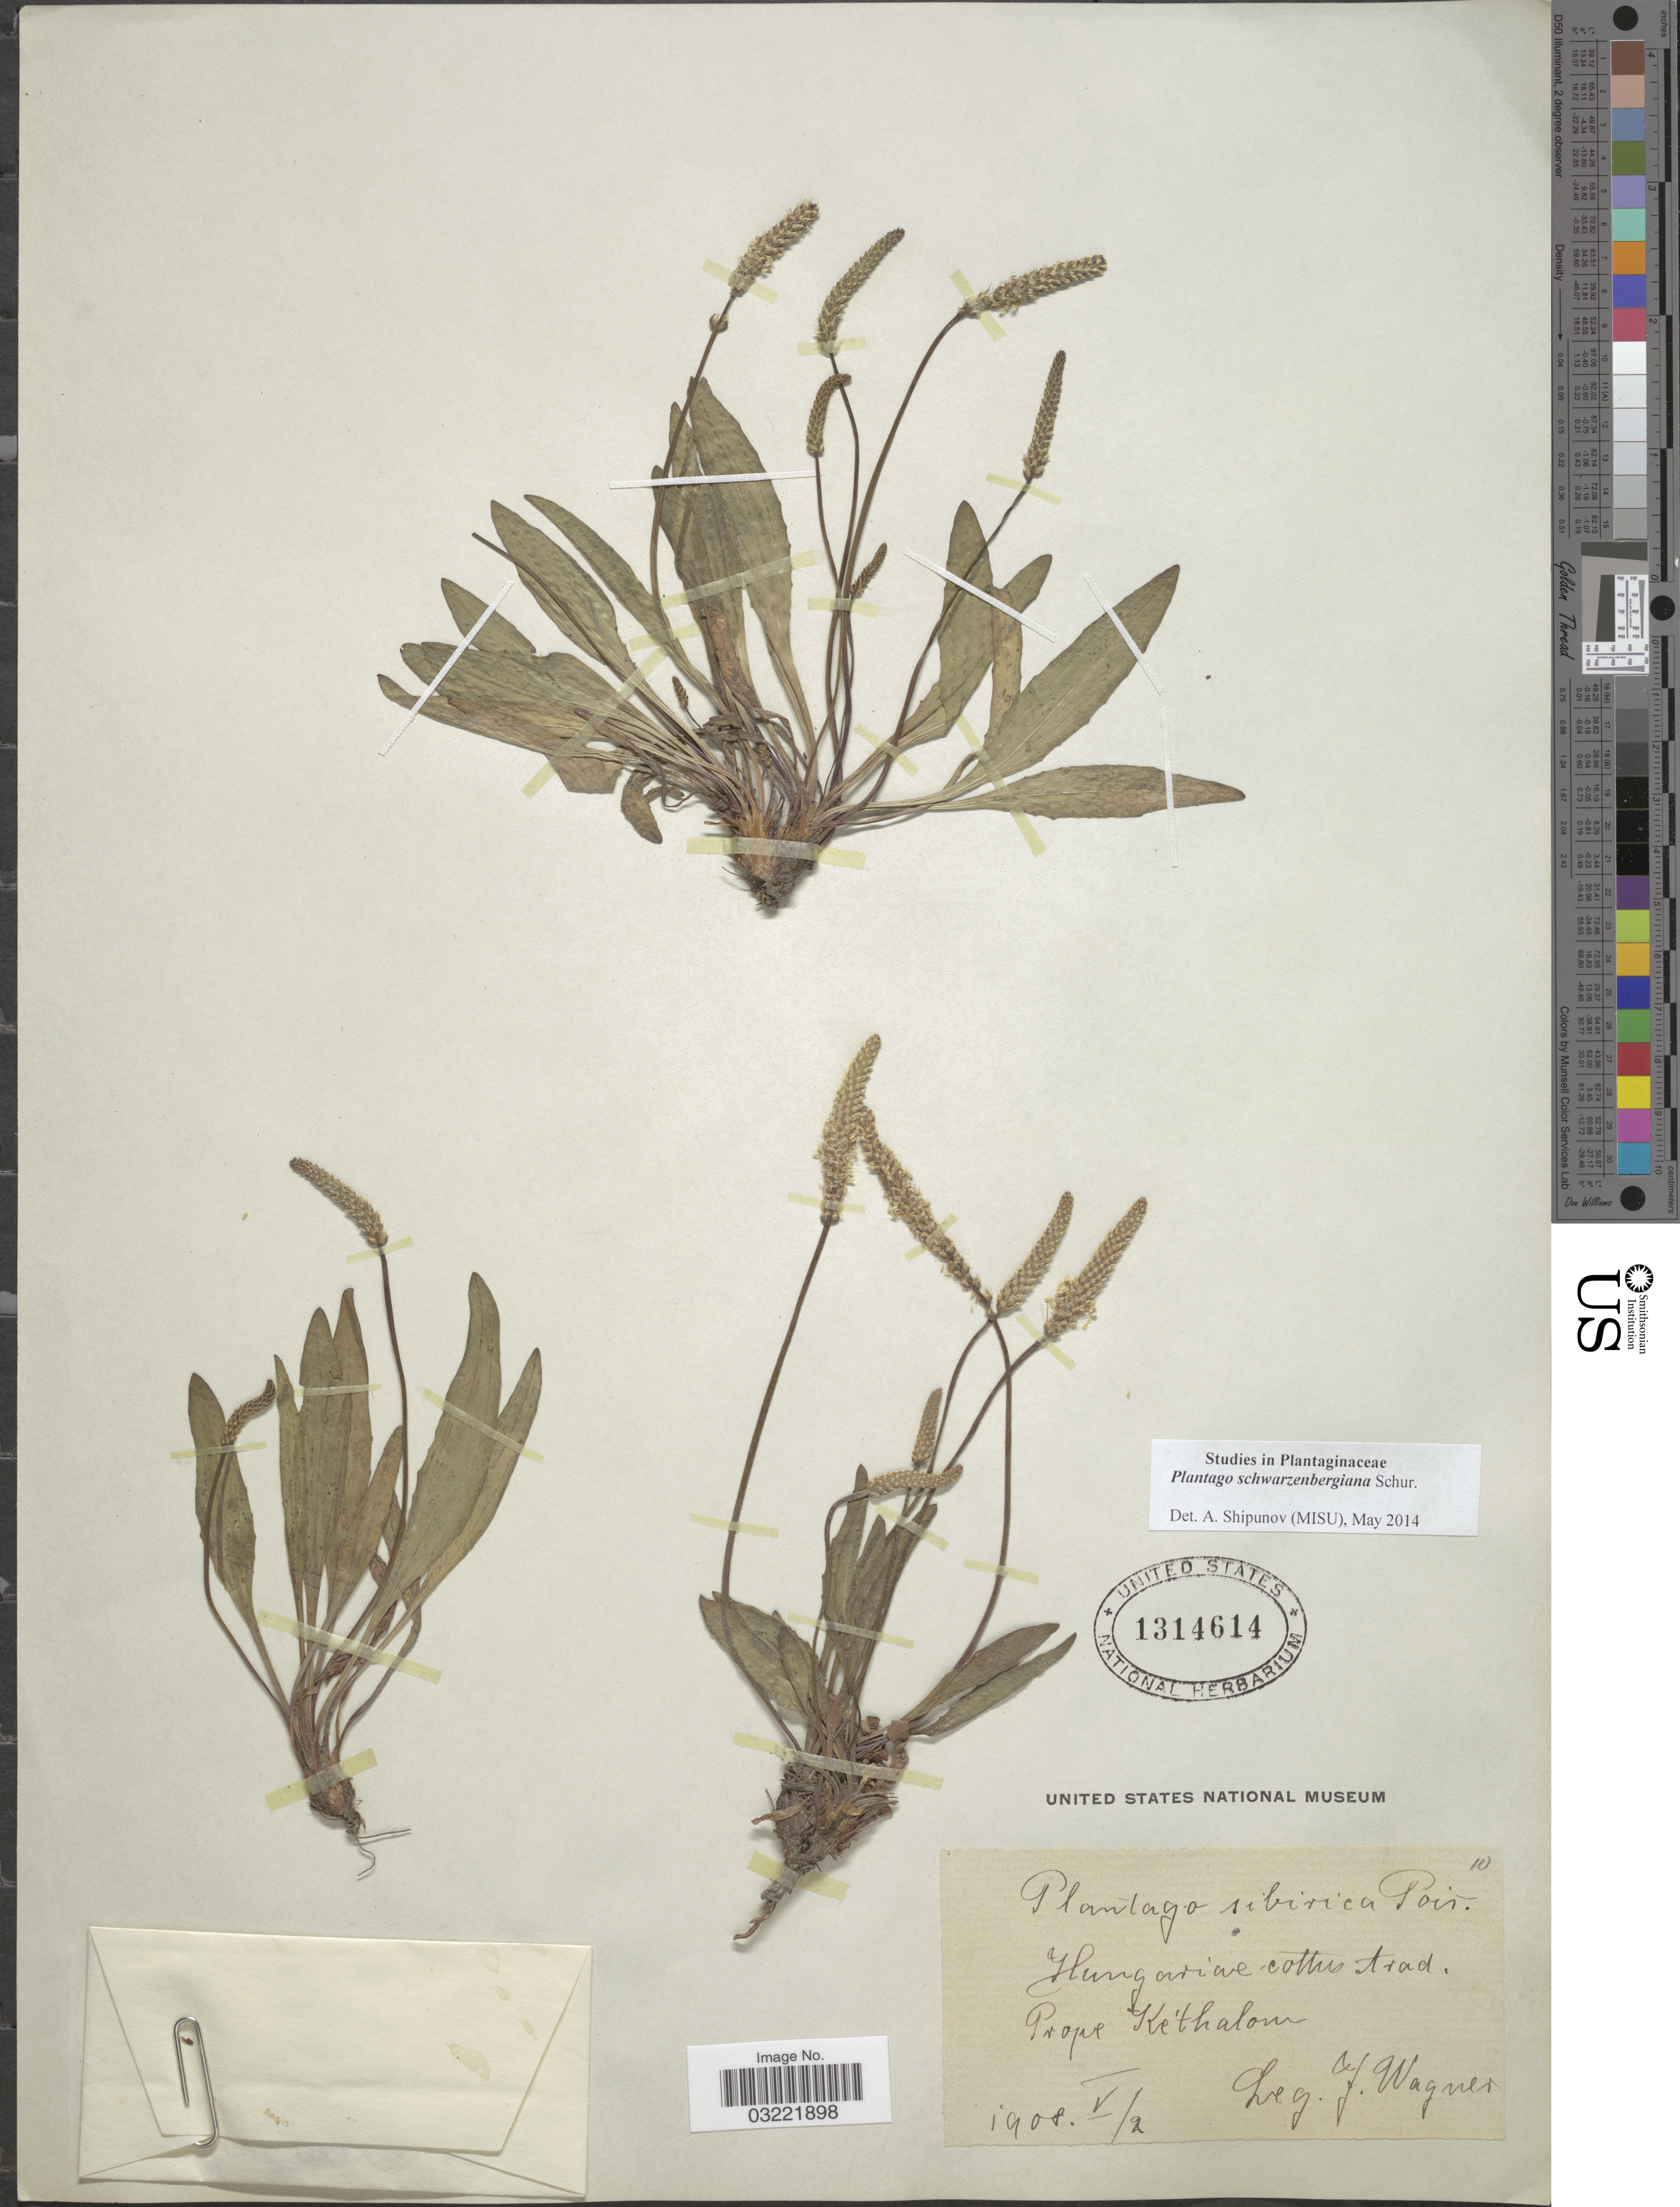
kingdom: Plantae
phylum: Tracheophyta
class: Magnoliopsida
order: Lamiales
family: Plantaginaceae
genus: Plantago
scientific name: Plantago schwarzenbergiana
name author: Schur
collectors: J. Wagner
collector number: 10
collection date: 1908-05-02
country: Hungary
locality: Hungariae-cottus Arad. Prope Kéthalom.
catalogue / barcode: US 1314614